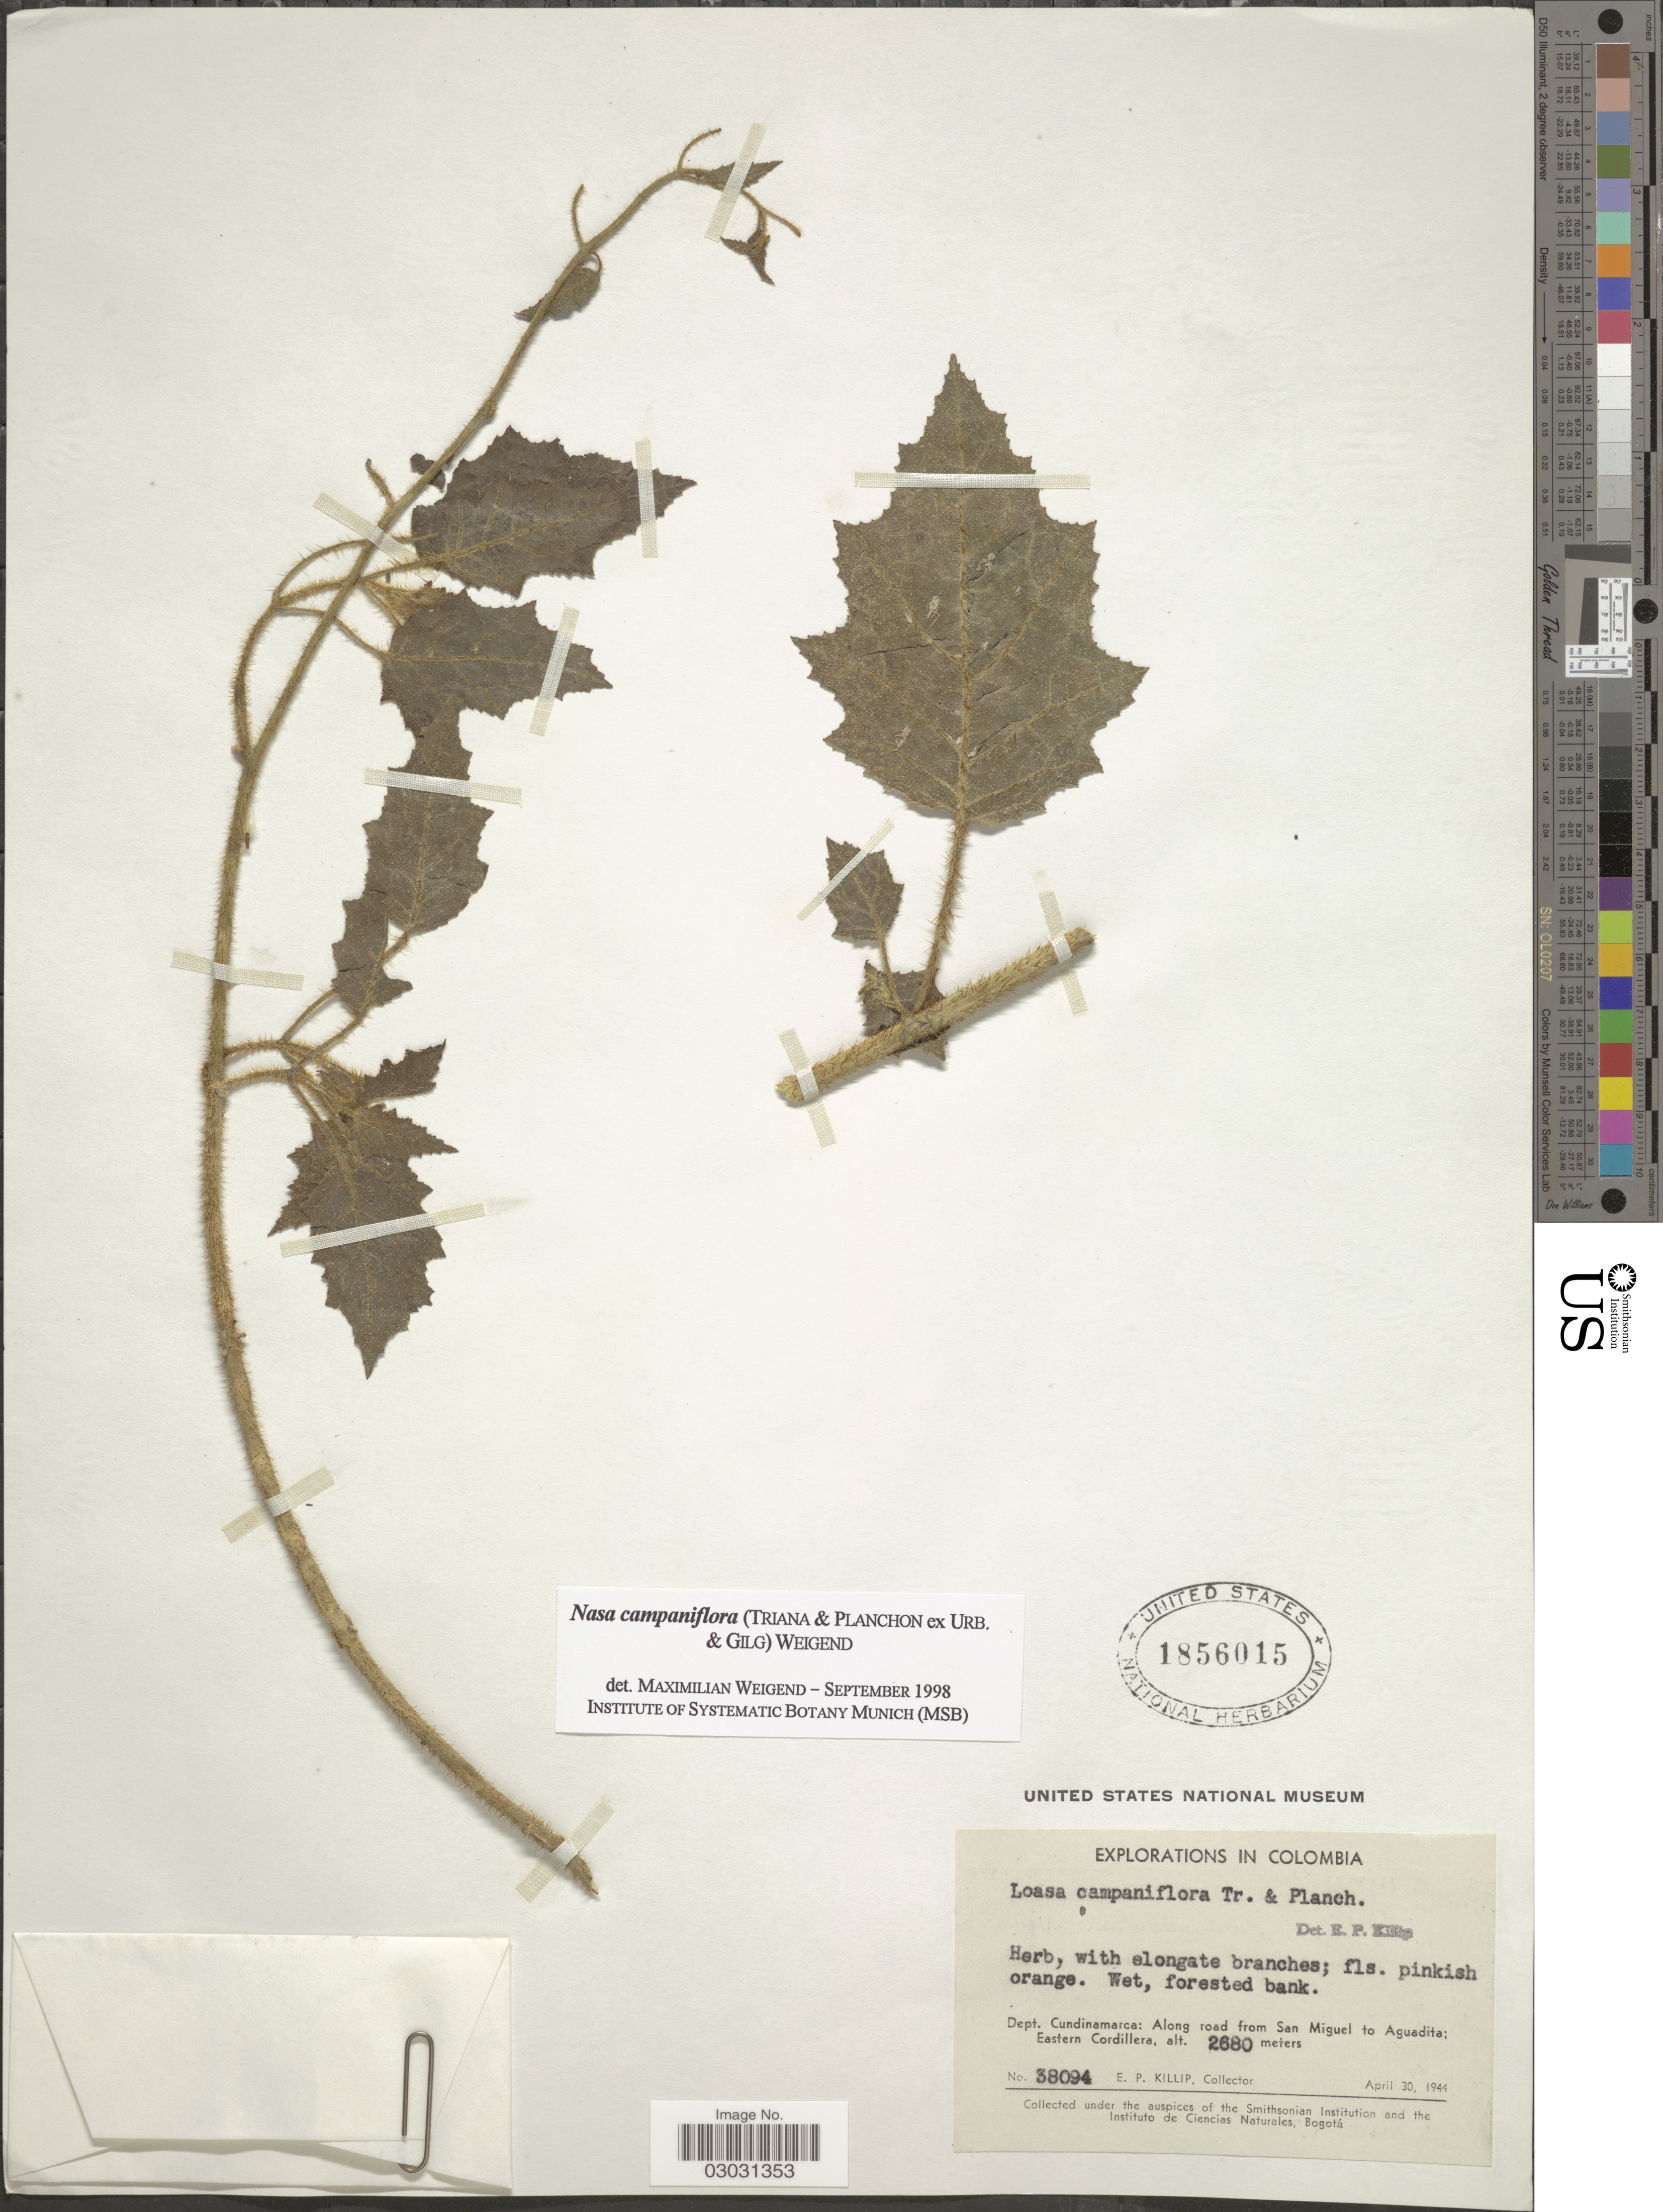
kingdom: Plantae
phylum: Tracheophyta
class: Magnoliopsida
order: Cornales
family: Loasaceae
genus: Nasa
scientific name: Nasa campaniflora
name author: (Triana & Planch. ex Urb. & Gilg) Weigend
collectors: E. P. Killip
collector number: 38094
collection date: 1944-04-30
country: Colombia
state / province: Cundinamarca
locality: Dept. Cundinamarca: Along road from San Miguel to Aguadita; Eastern Cordillera.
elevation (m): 2680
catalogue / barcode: US 1856015